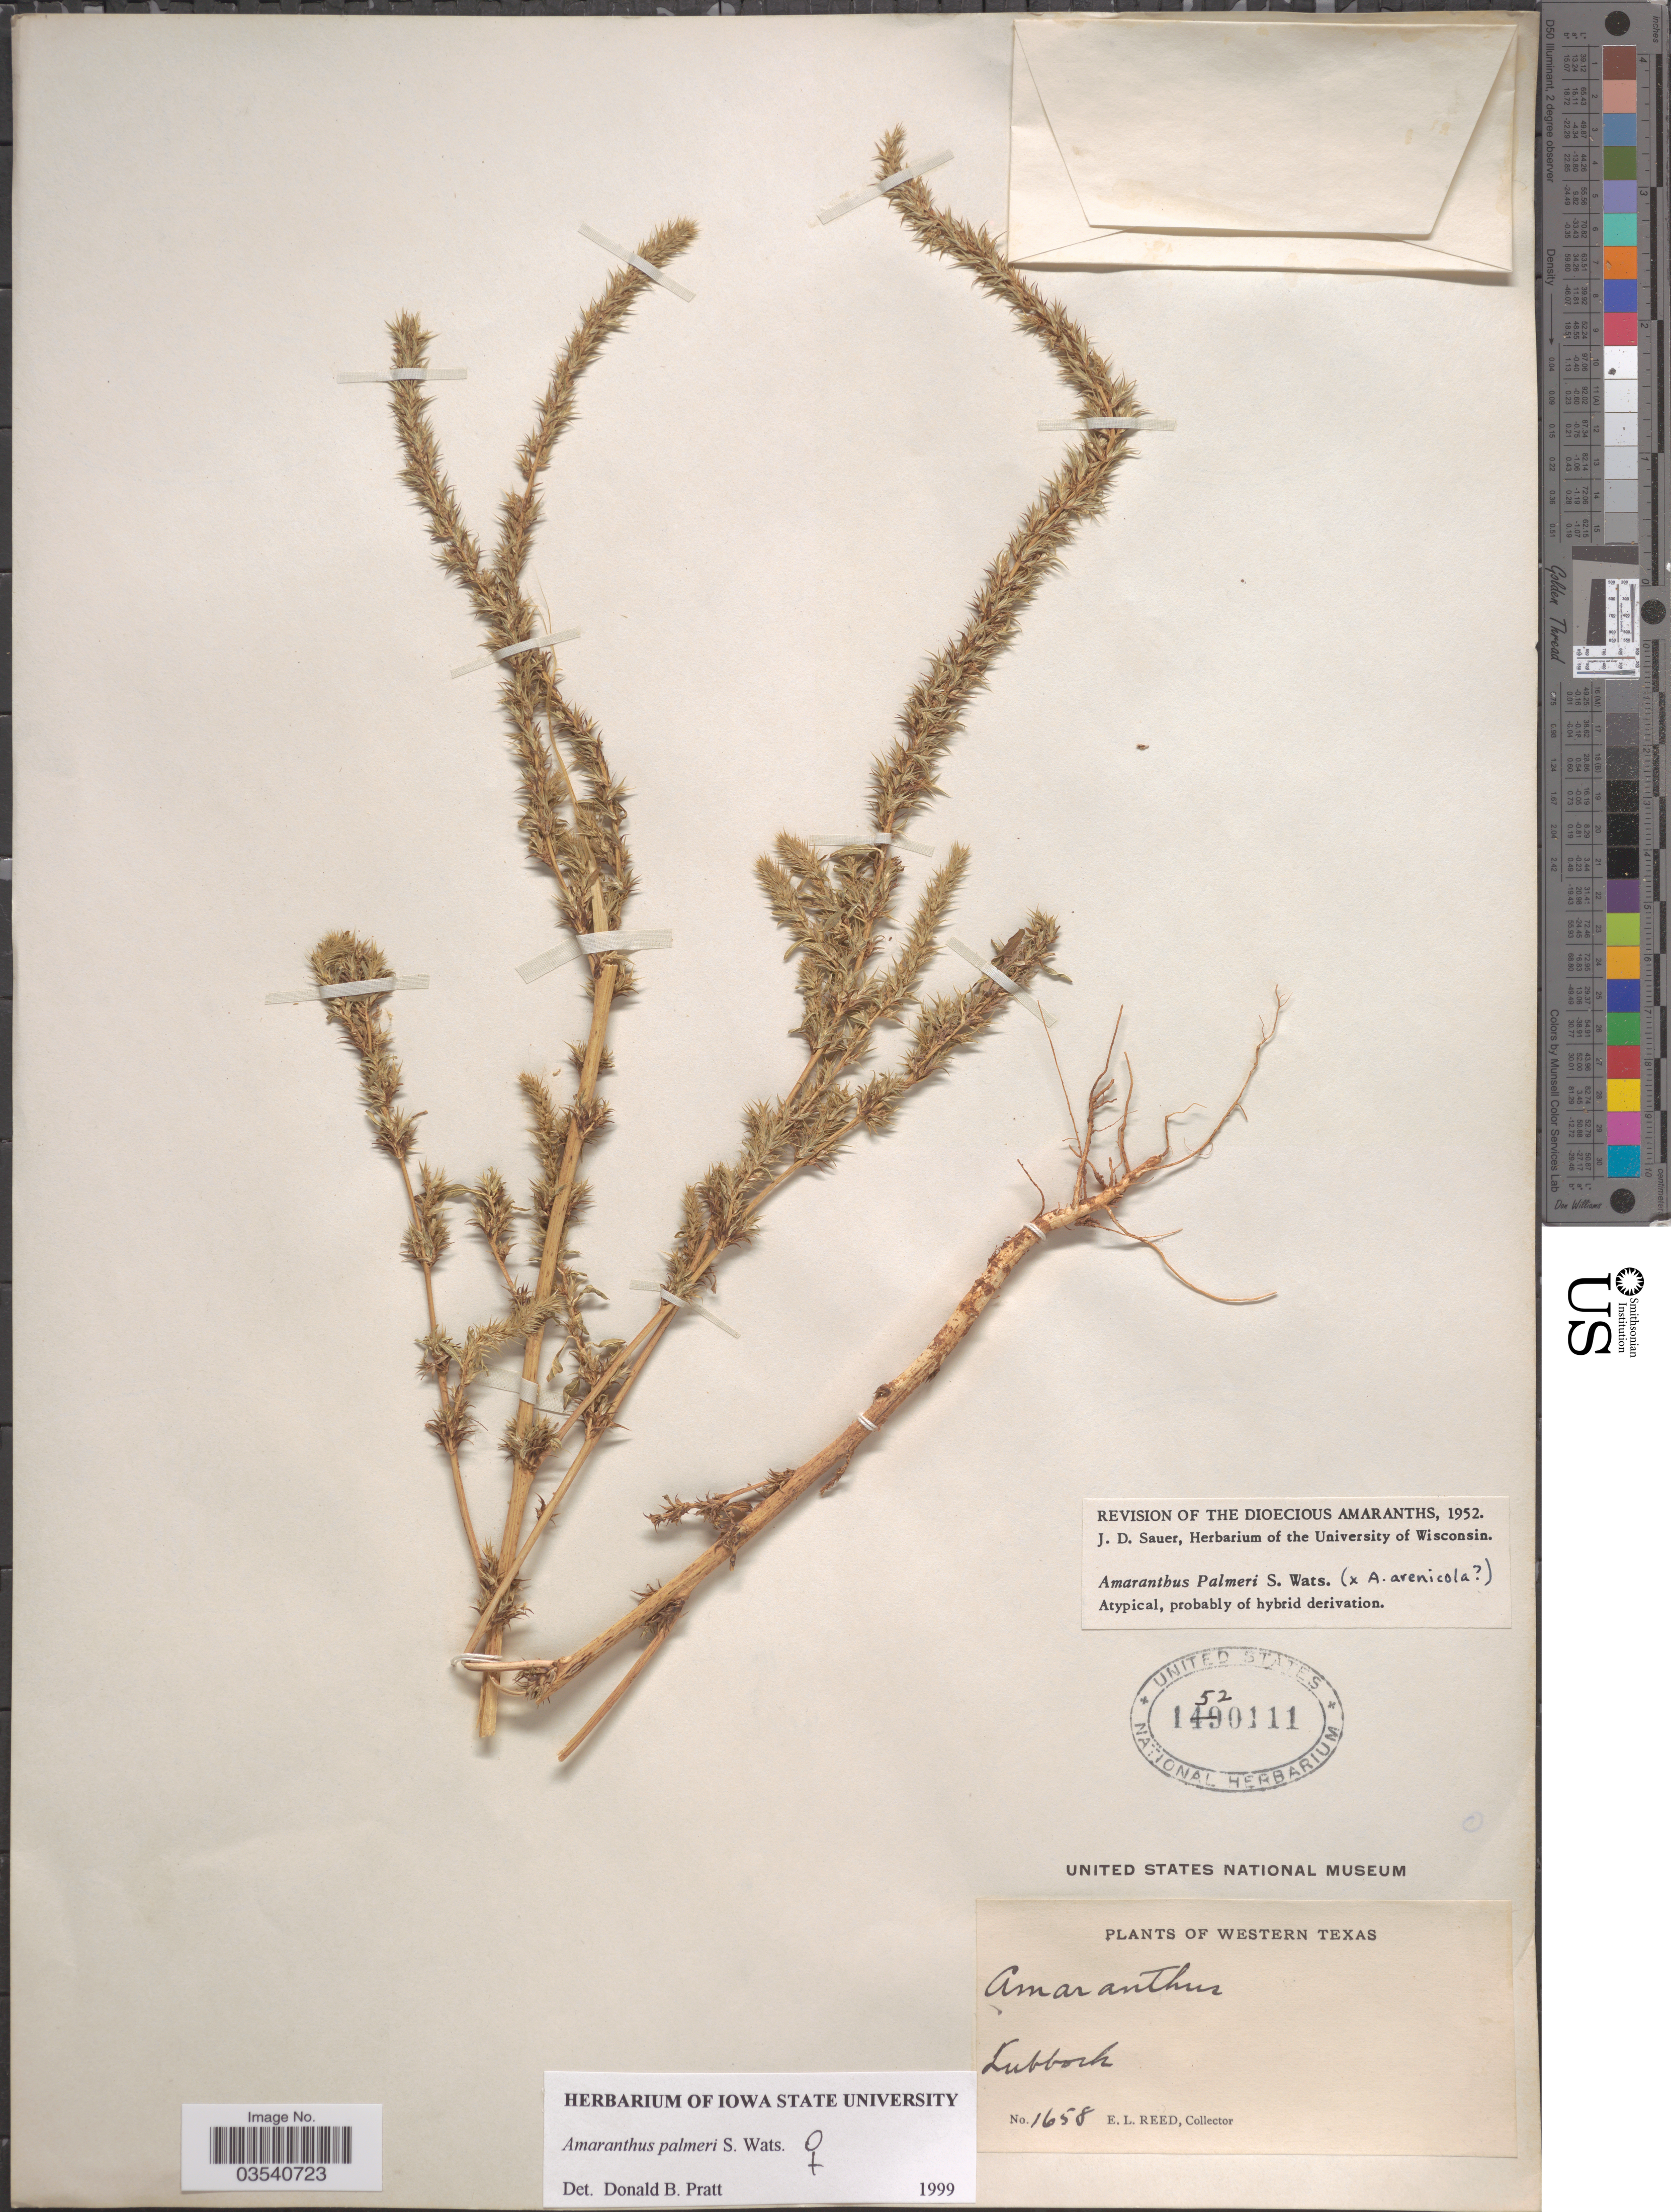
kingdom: Plantae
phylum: Tracheophyta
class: Magnoliopsida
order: Caryophyllales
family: Amaranthaceae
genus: Amaranthus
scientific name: Amaranthus palmeri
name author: S. Watson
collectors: E. Reed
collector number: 1658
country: United States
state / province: Texas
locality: Western Texas. Lubbock.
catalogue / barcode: US 1520111